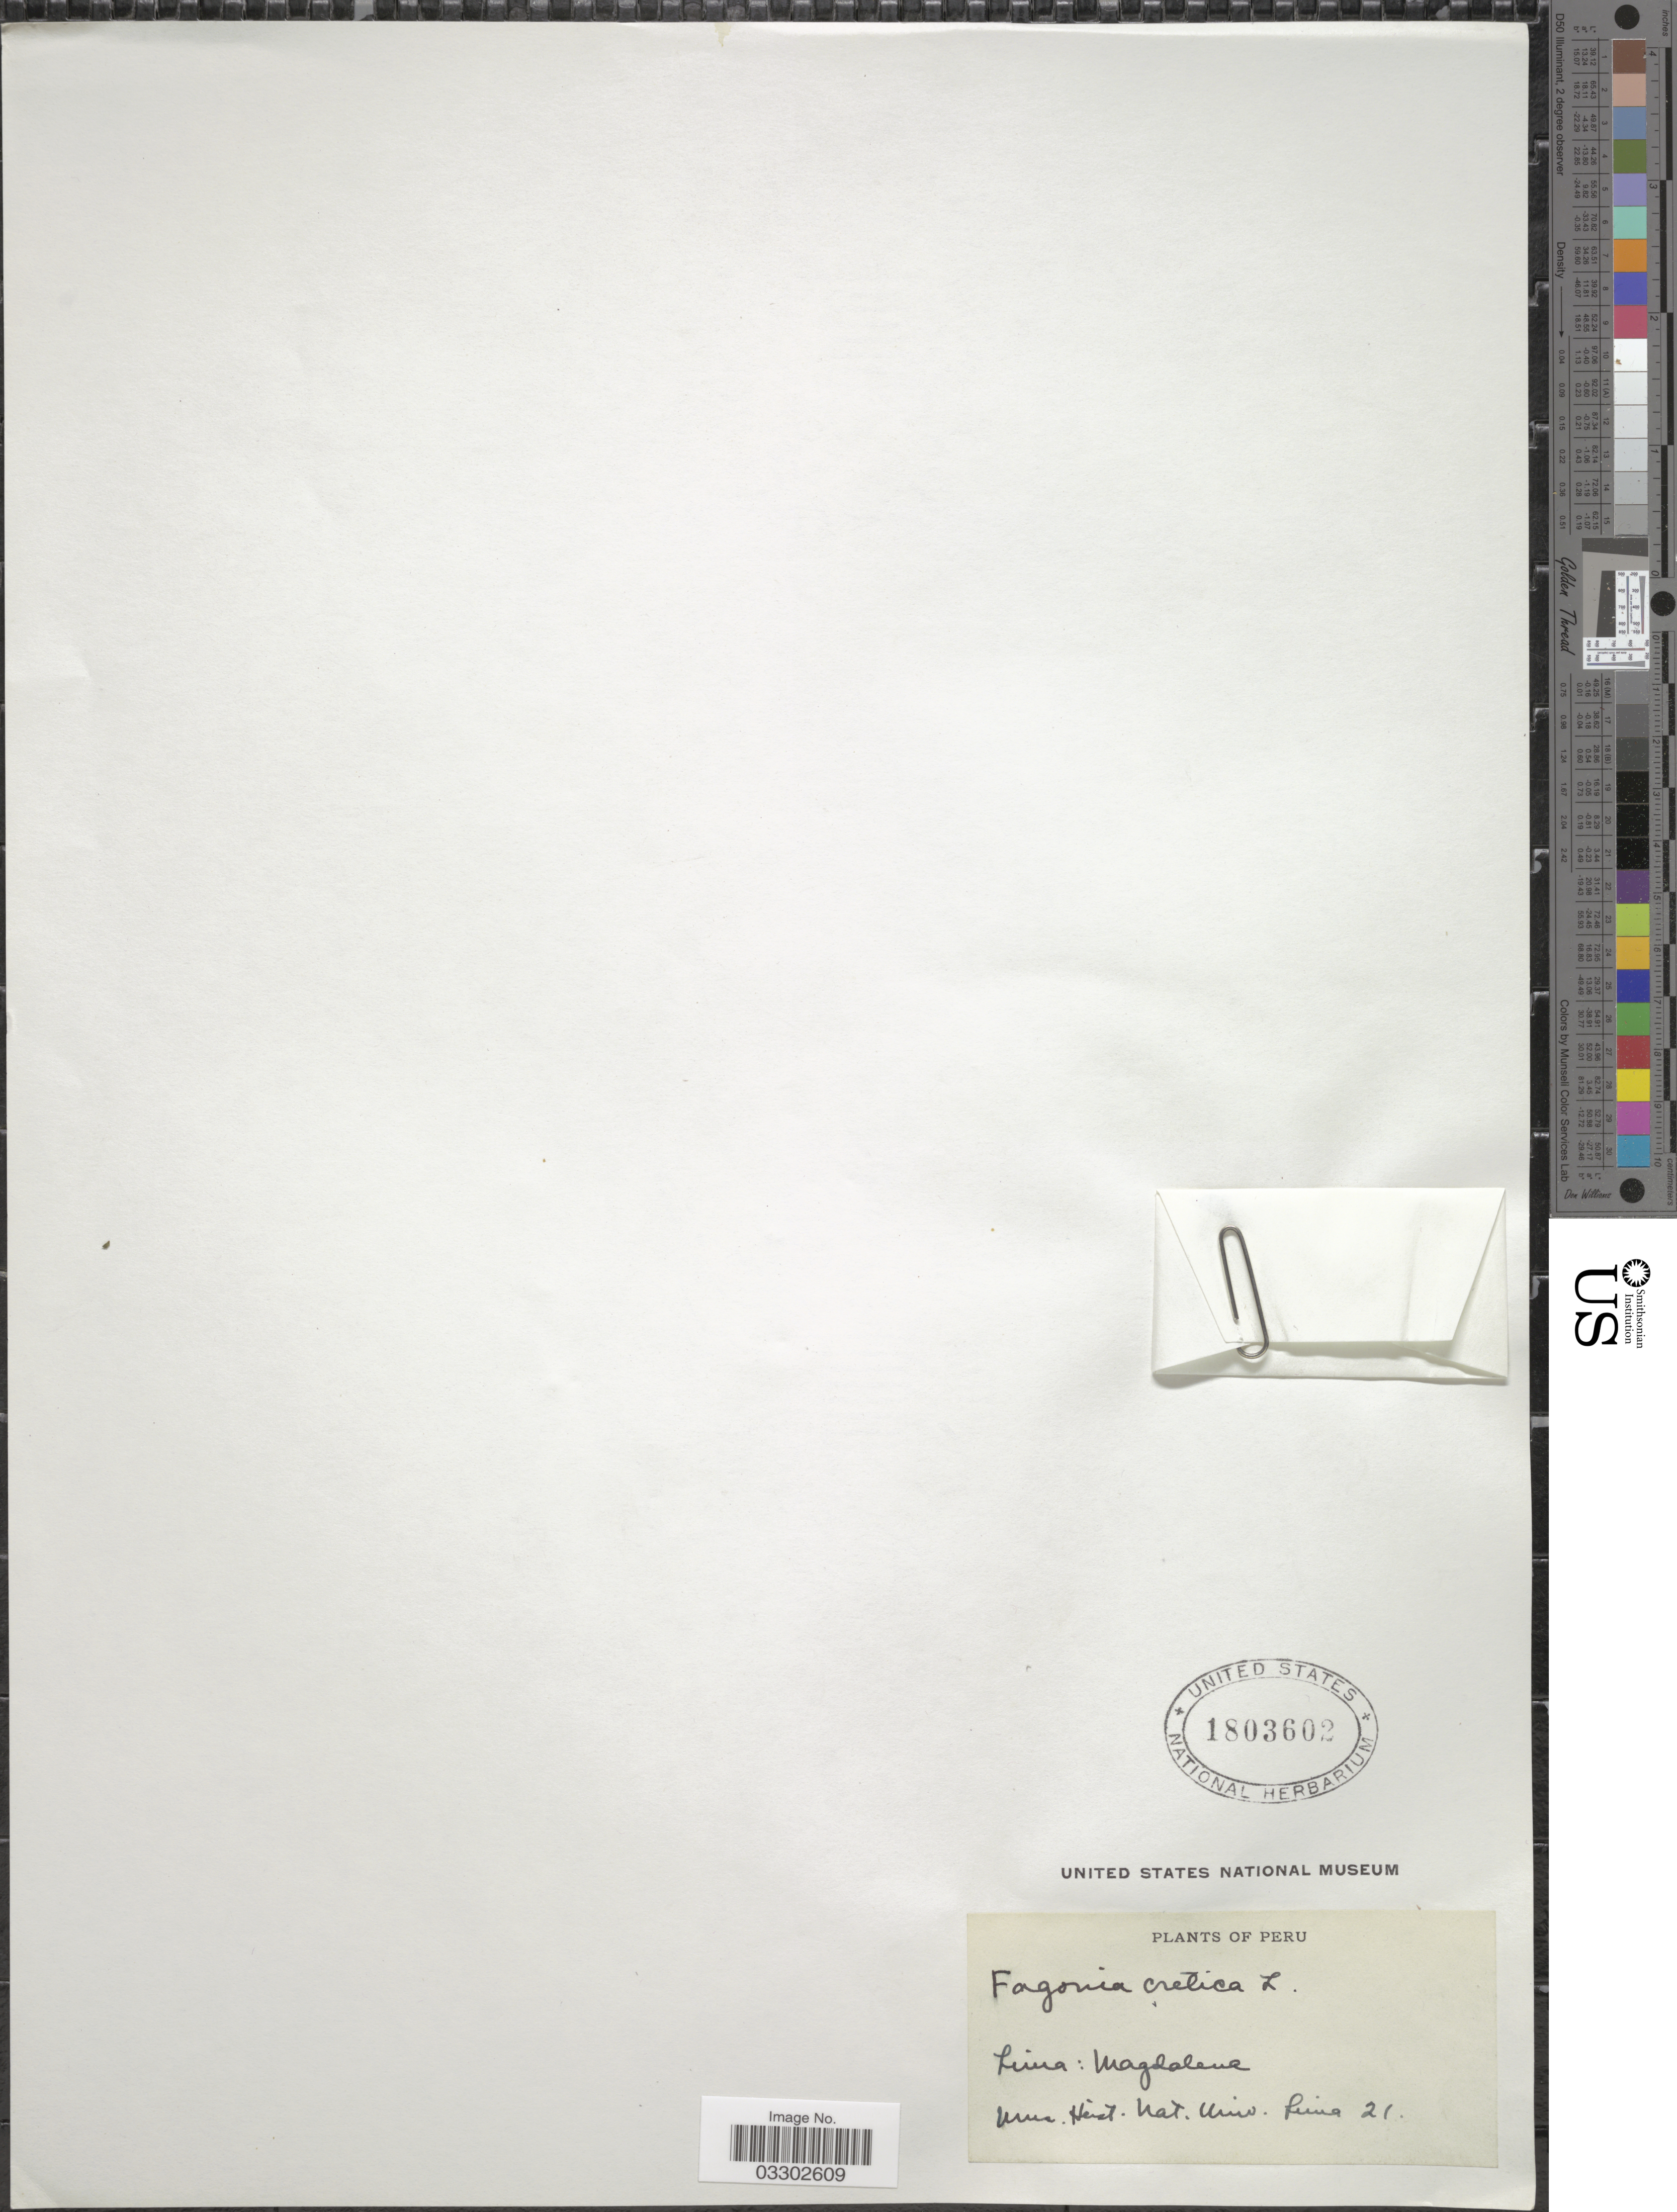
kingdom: Plantae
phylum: Tracheophyta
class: Magnoliopsida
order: Zygophyllales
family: Zygophyllaceae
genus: Fagonia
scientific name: Fagonia chilensis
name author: Hook. & Arn.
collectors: Mus. Hist. Nat. Univ. Lima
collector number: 21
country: Peru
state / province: Lima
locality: Magdalena.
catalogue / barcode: US 1803602